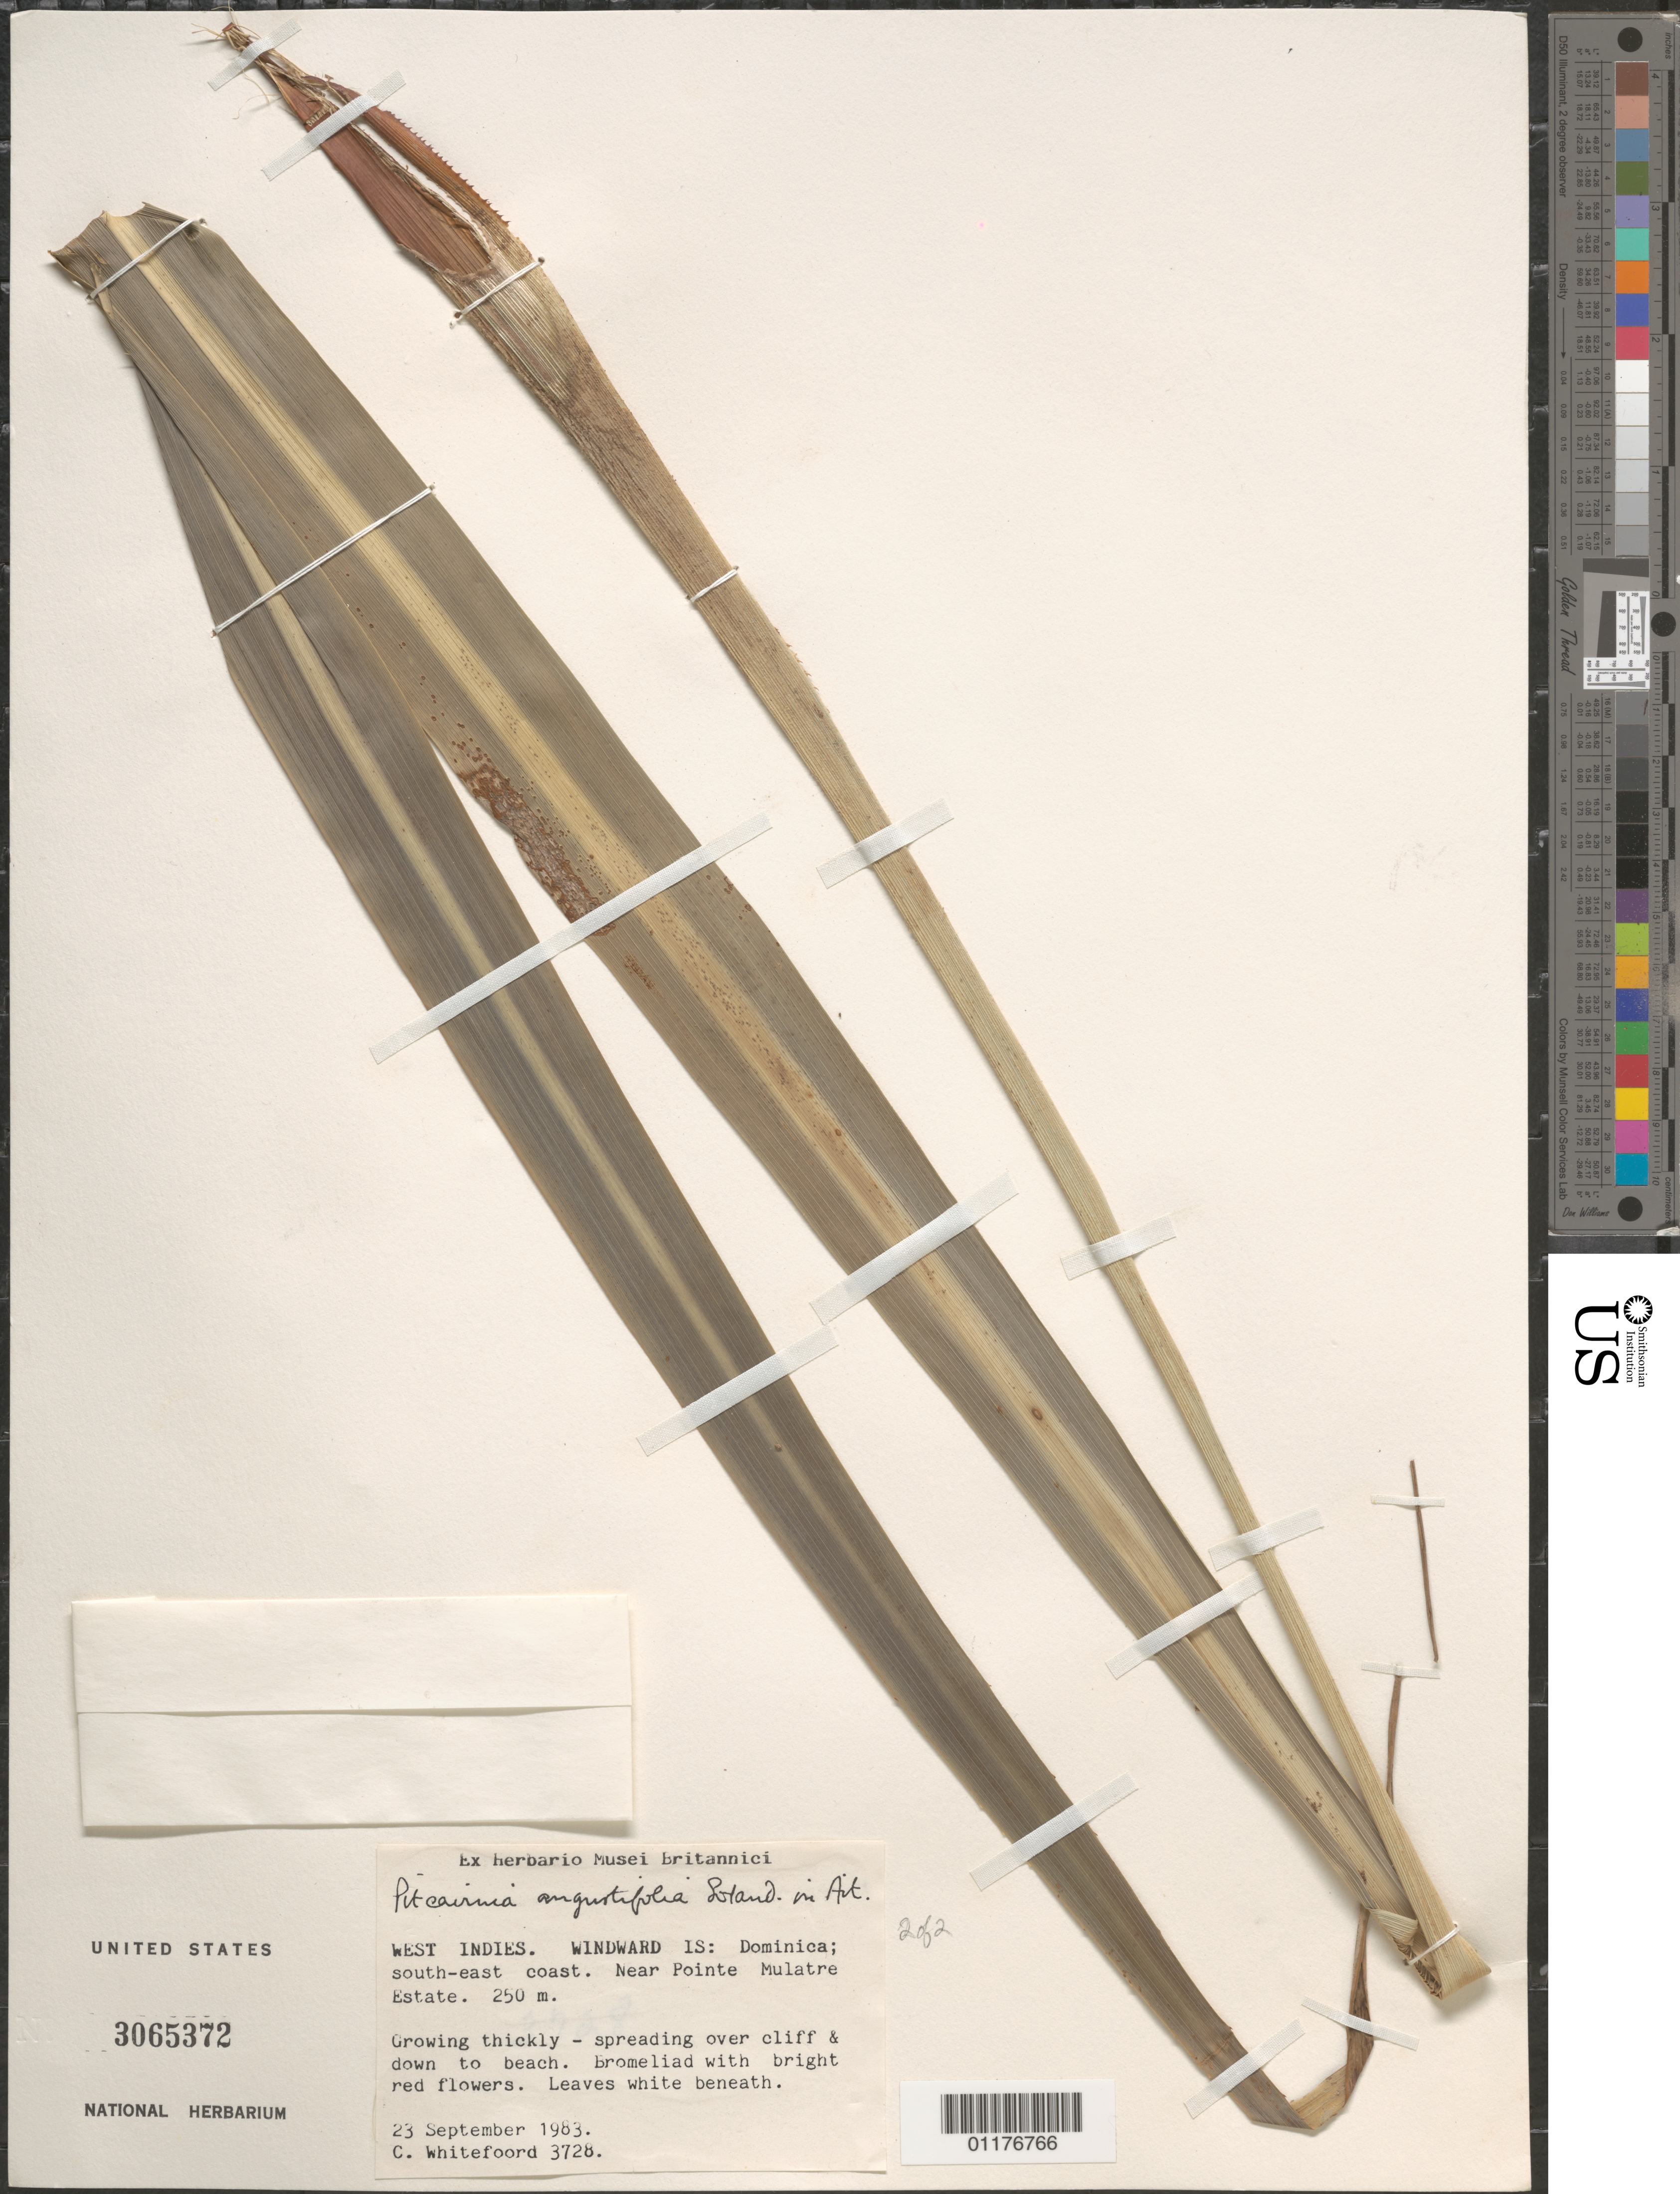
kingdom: Plantae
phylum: Tracheophyta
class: Liliopsida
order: Poales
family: Bromeliaceae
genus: Pitcairnia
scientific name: Pitcairnia angustifolia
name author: Sol. ex Aiton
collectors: C. Whitefoord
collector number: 3728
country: Dominica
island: Windward Islands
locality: SE coast, near Pointe Mulatre Estate.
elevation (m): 250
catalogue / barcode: US 3065372